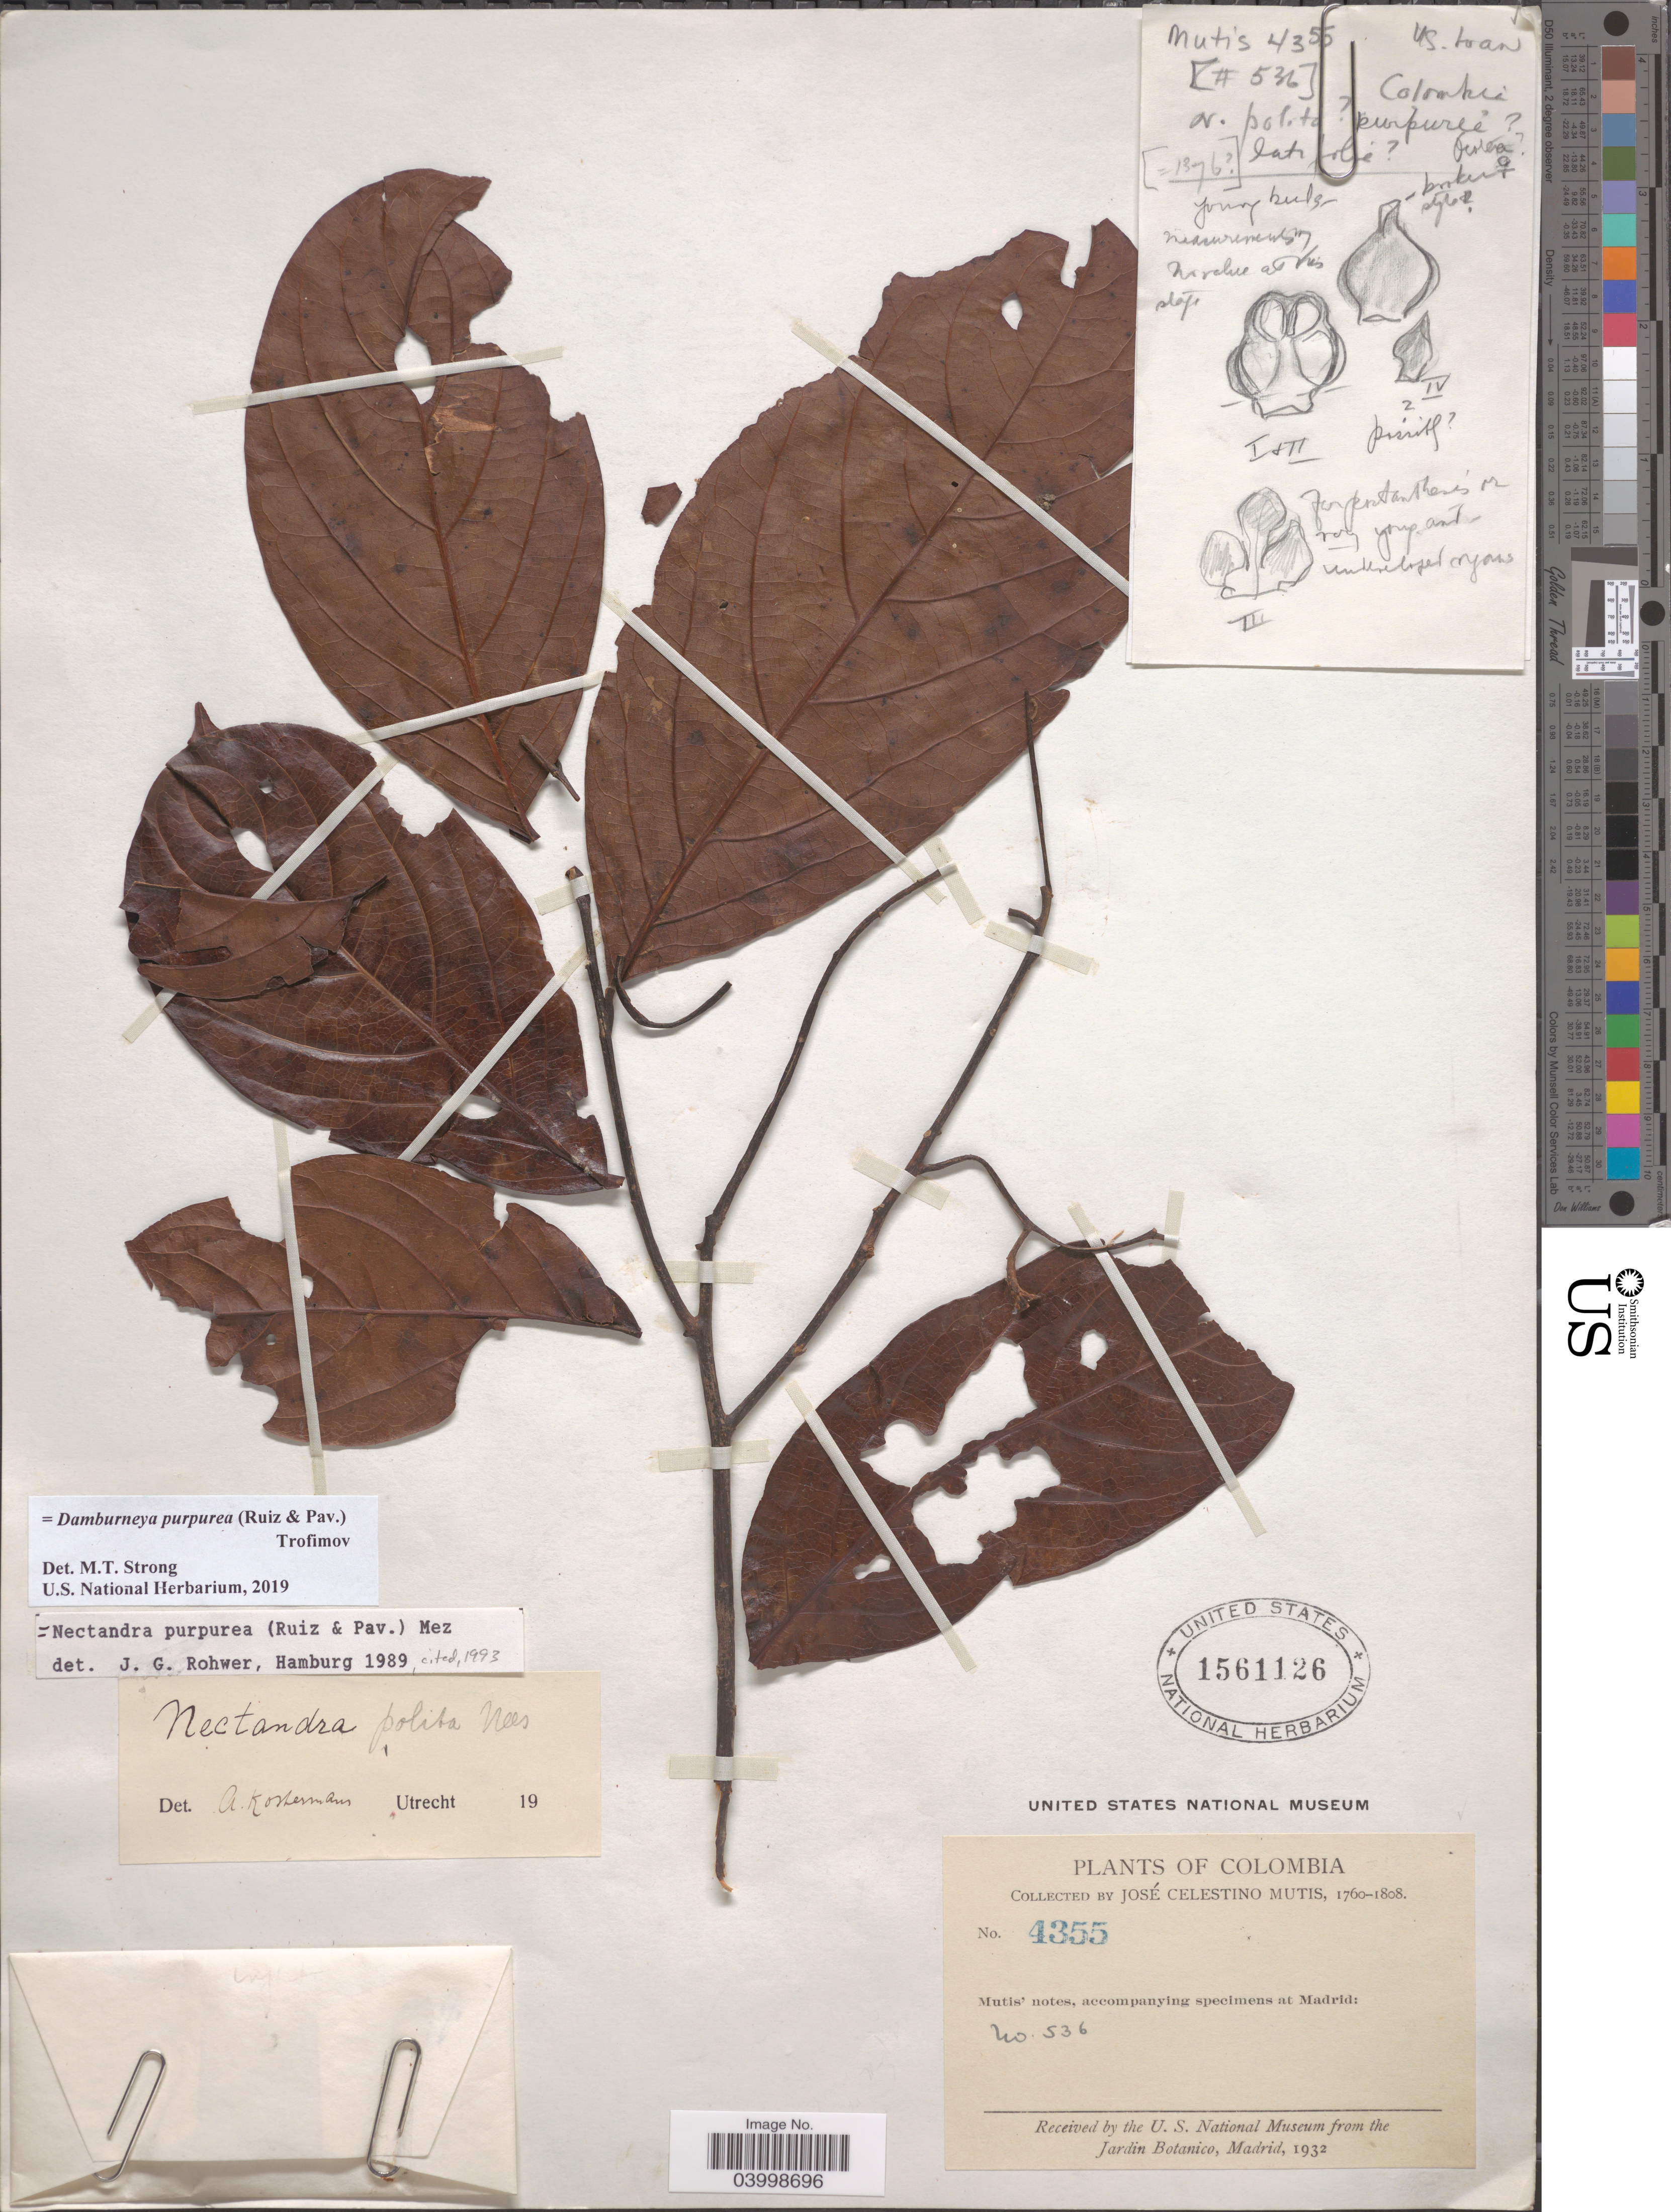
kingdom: Plantae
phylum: Tracheophyta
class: Magnoliopsida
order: Laurales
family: Lauraceae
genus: Damburneya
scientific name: Damburneya purpurea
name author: (Ruiz & Pav.) Trofimov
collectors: J. C. B. Mutis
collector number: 4355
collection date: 1760/1808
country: Colombia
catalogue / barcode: US 1561126